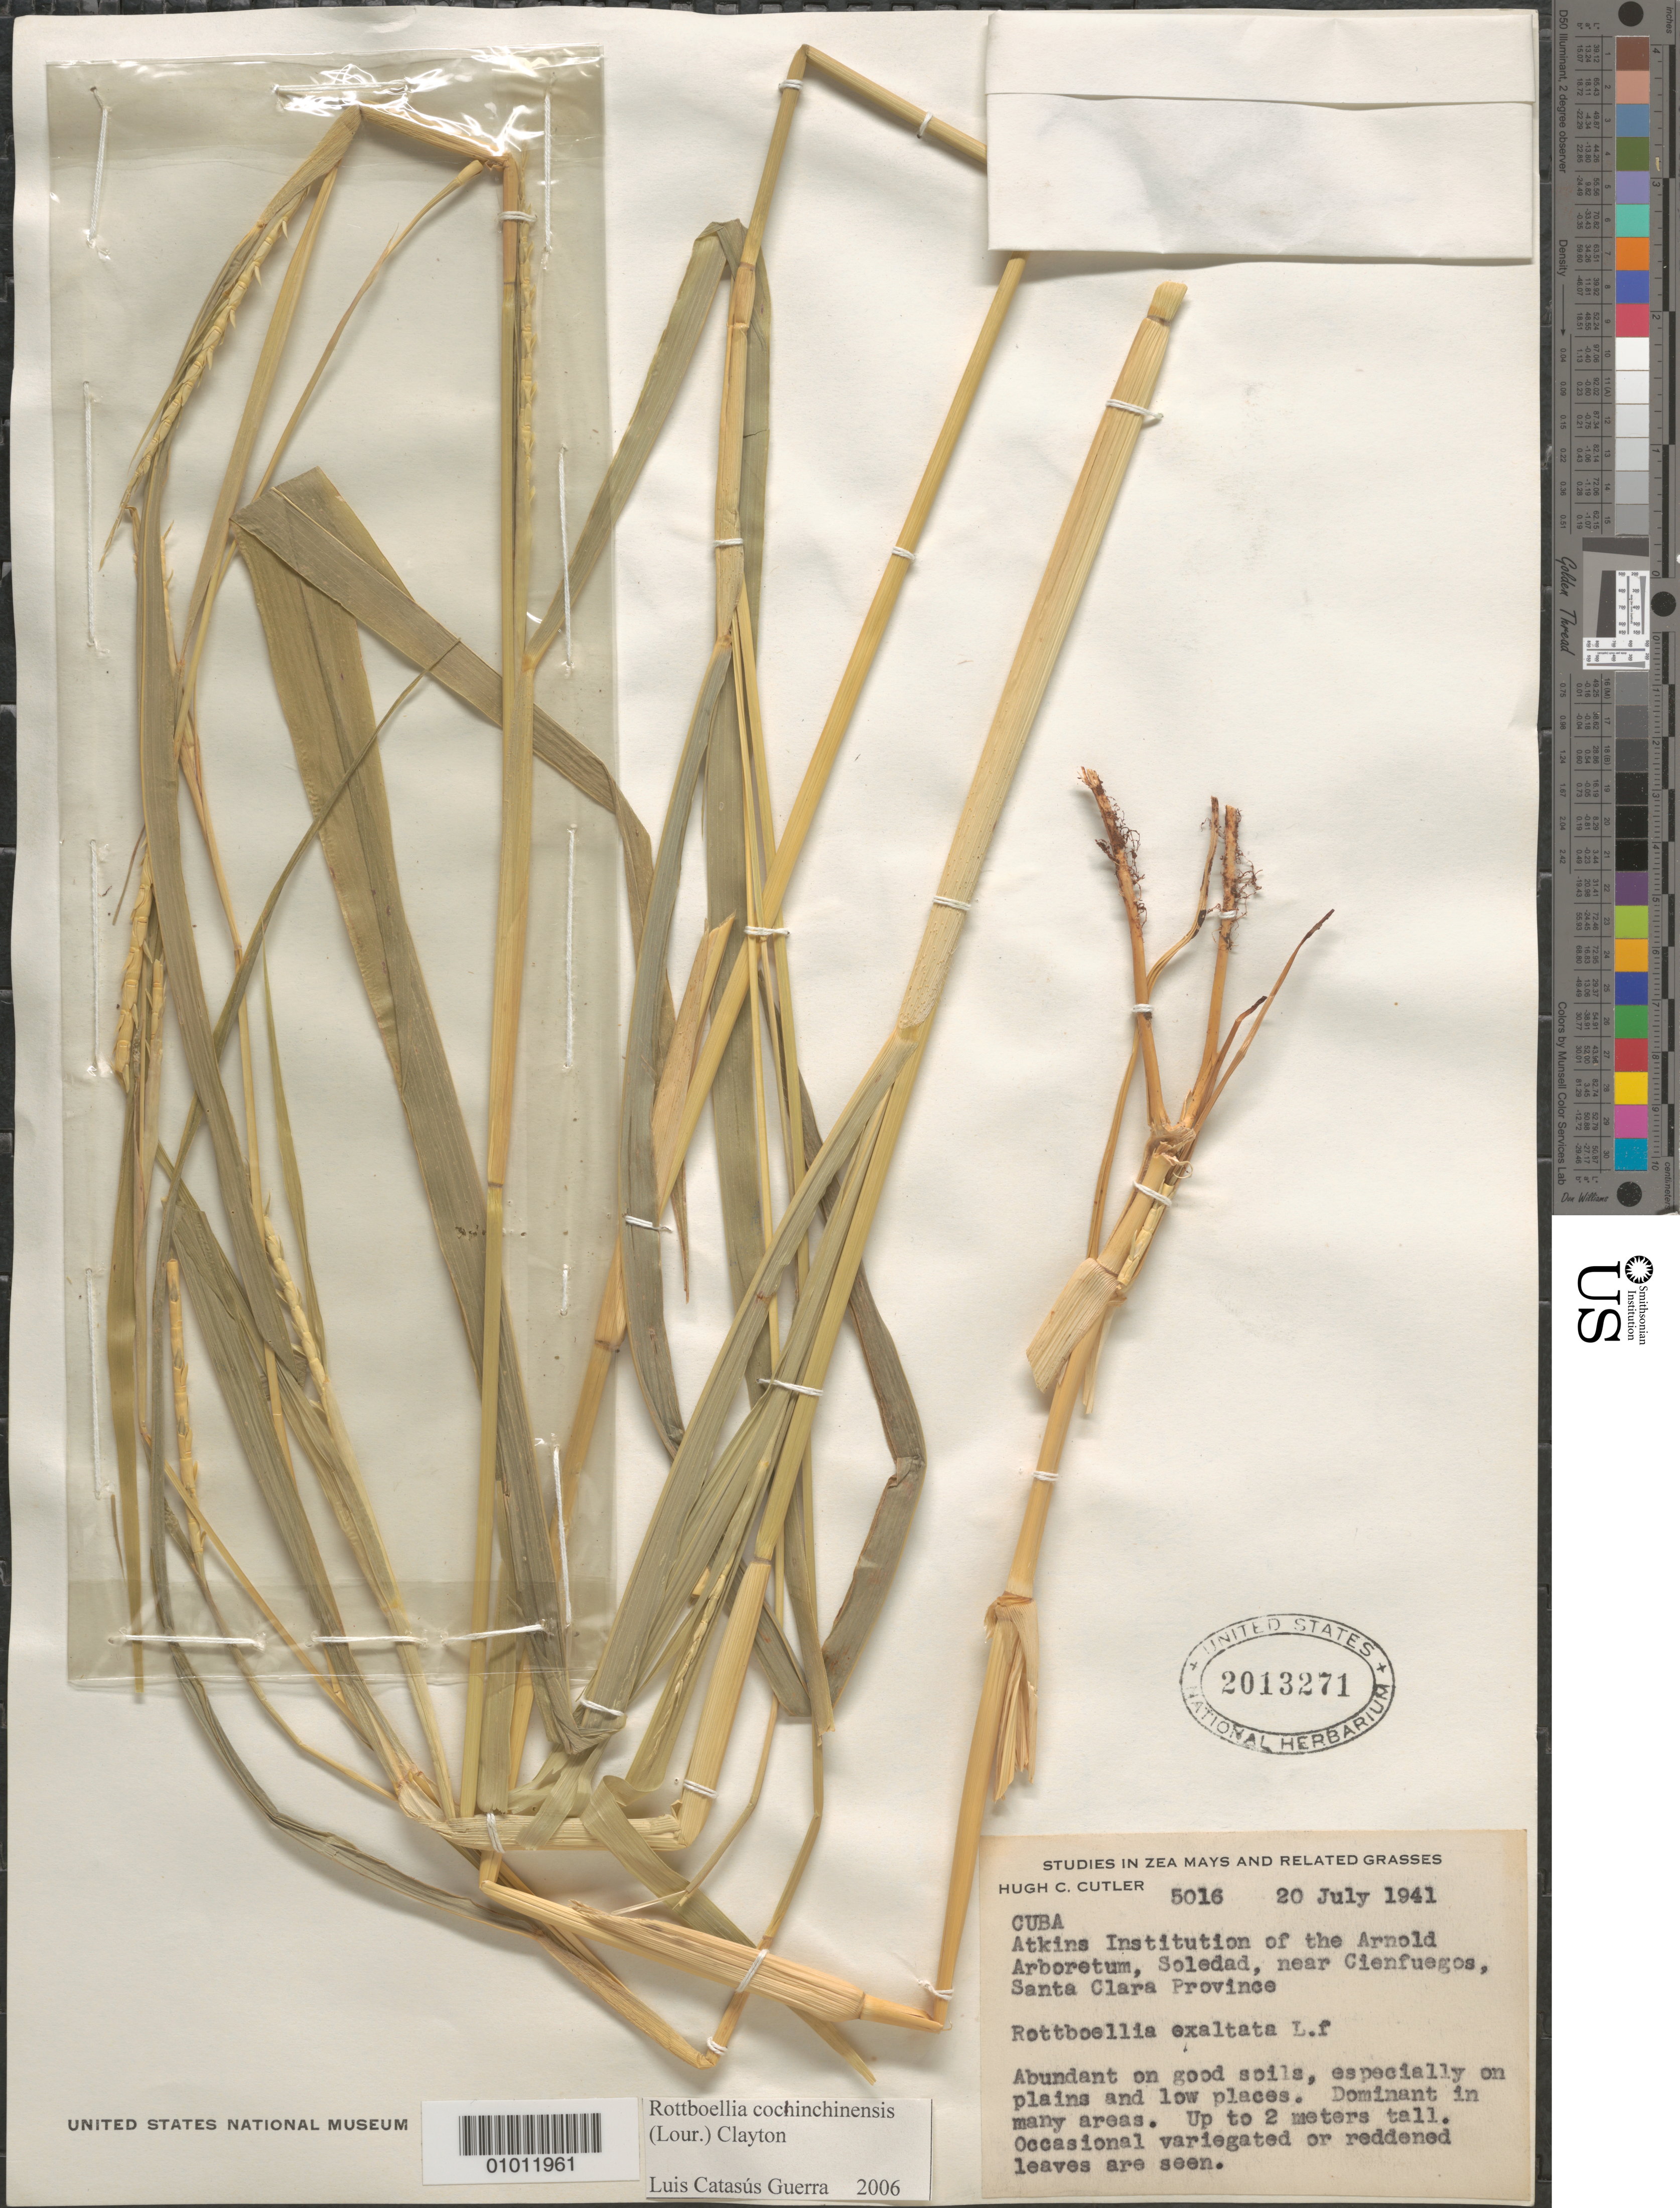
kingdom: Plantae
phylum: Tracheophyta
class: Liliopsida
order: Poales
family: Poaceae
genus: Rottboellia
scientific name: Rottboellia cochinchinensis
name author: (Lour.) Clayton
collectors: H. C. Cutler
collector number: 5016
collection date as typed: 20 Jul 1941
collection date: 1941-07-20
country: Cuba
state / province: Cienfuegos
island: Cuba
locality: Soledad near Cienfuegos, Santa Clara prov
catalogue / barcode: US 201371